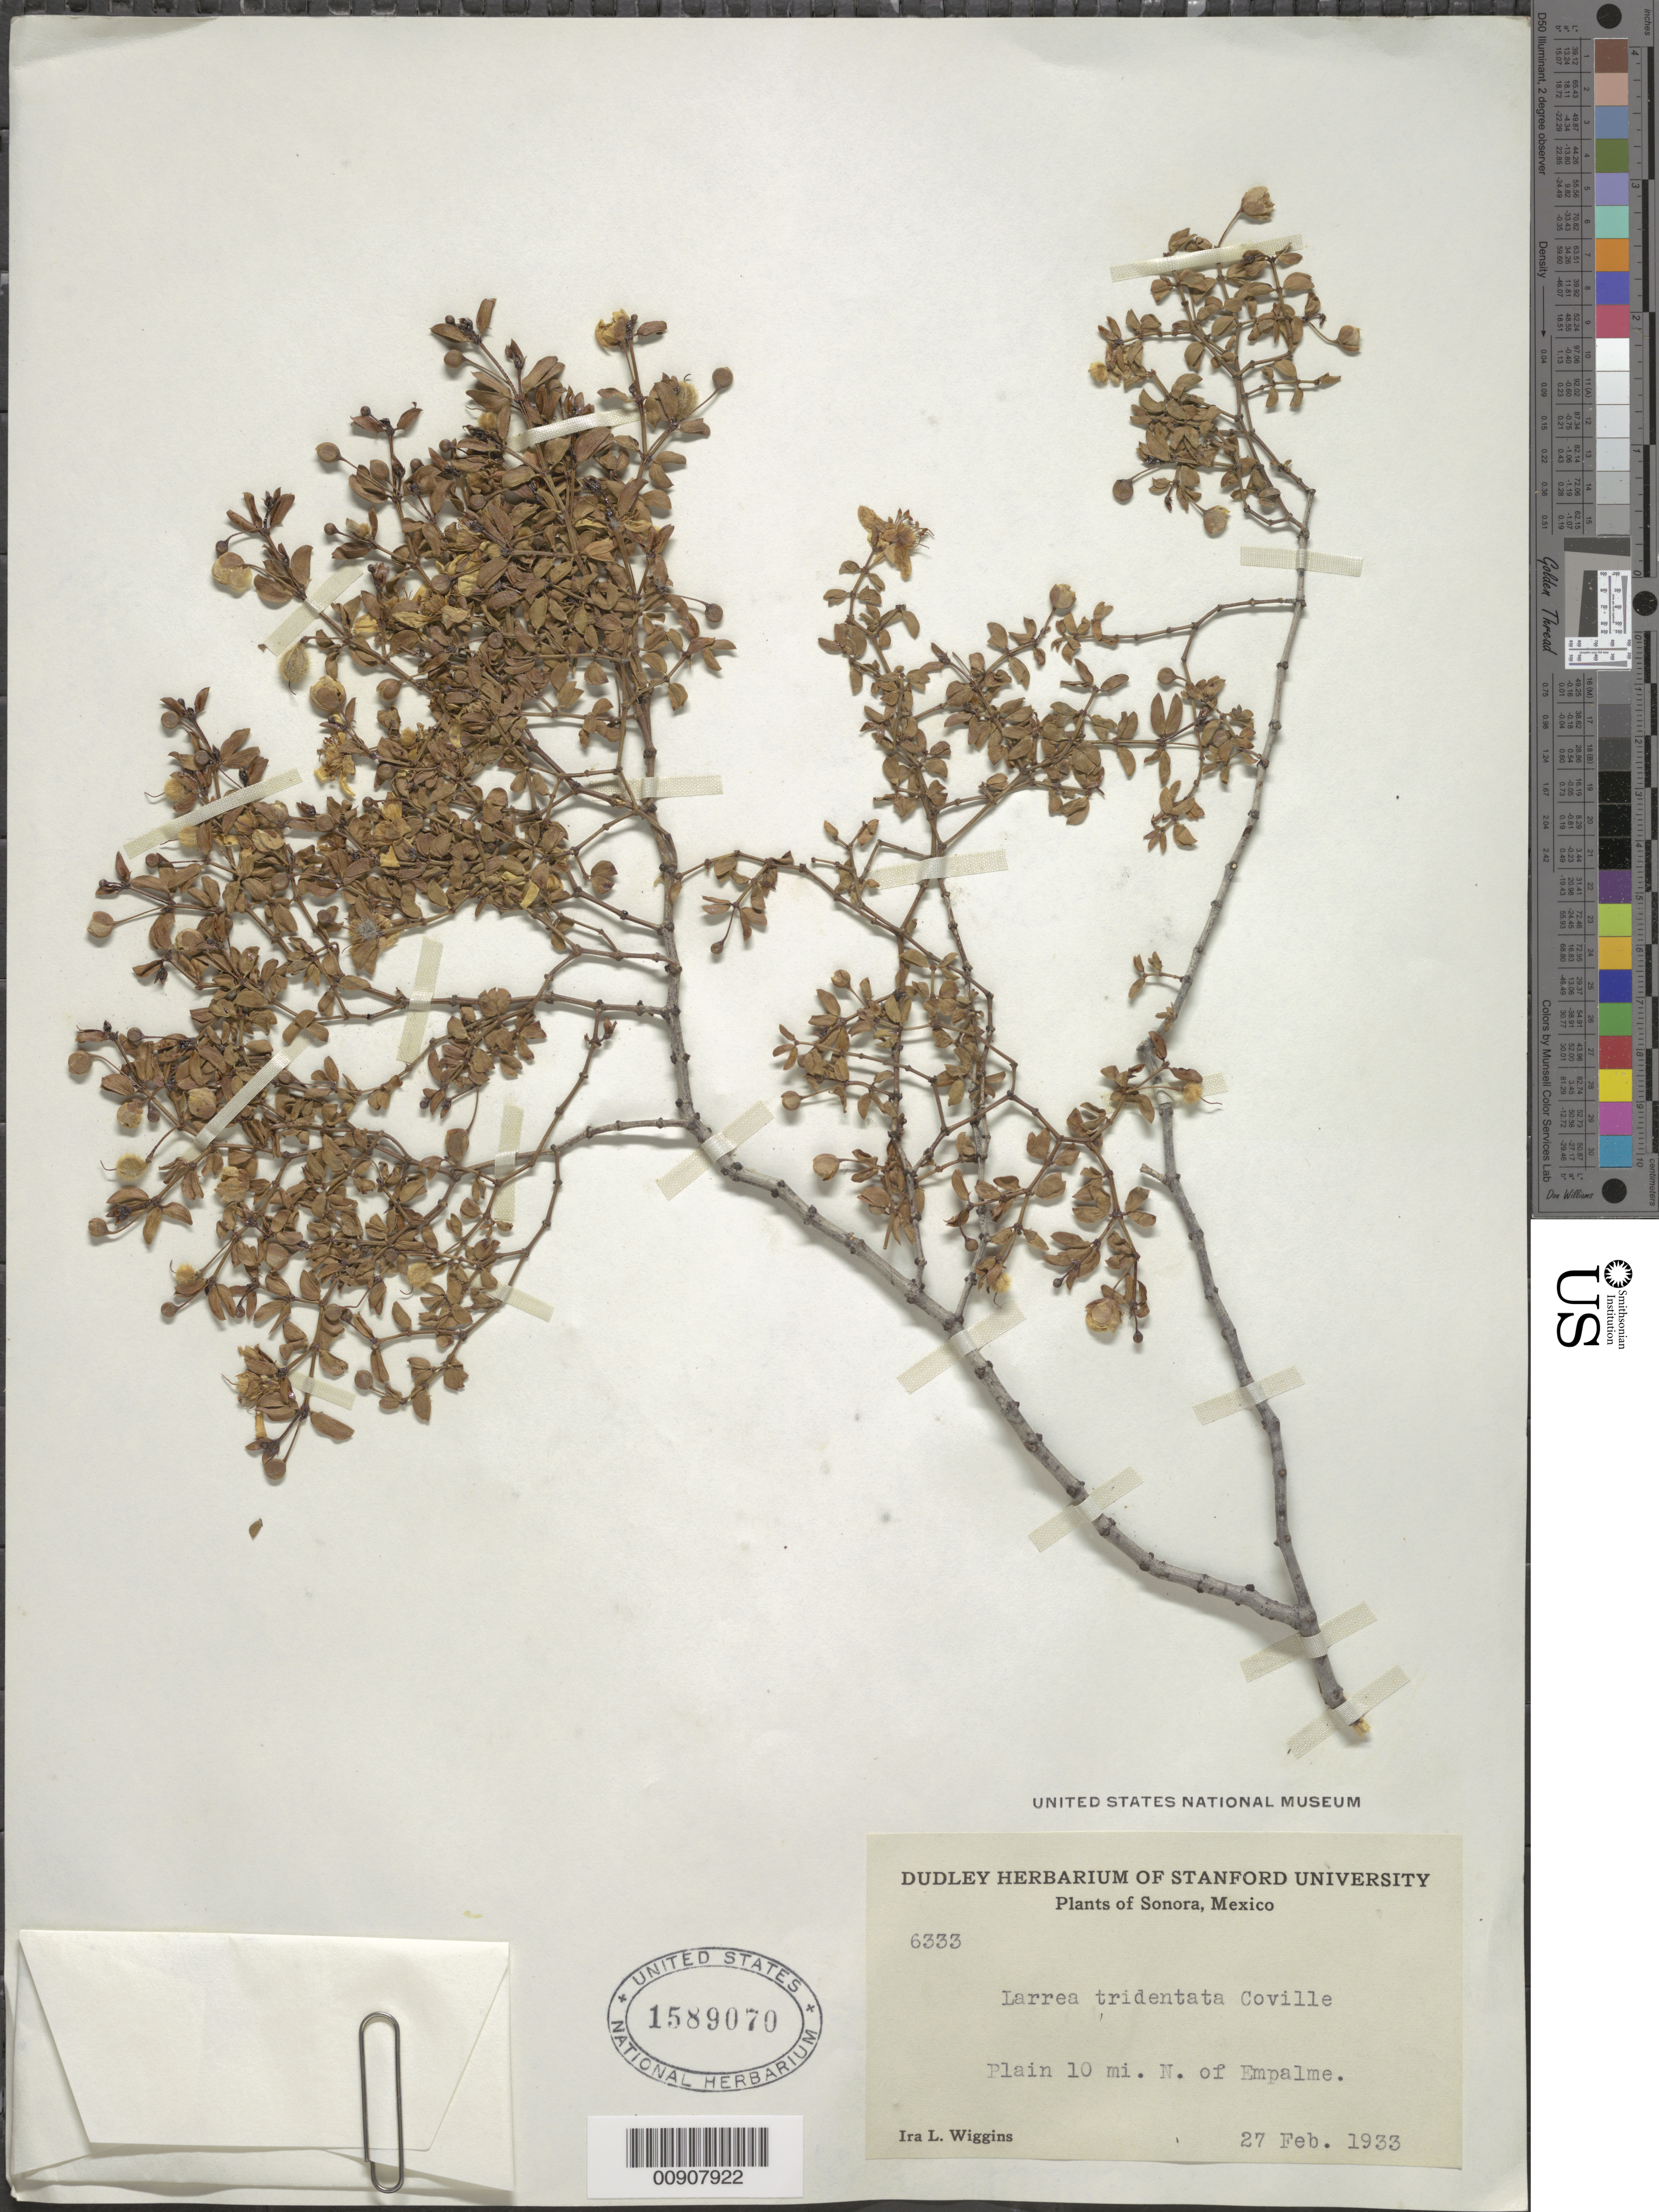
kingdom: Plantae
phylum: Tracheophyta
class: Magnoliopsida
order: Zygophyllales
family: Zygophyllaceae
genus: Larrea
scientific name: Larrea tridentata var. tridentata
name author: (Sessé & Moc. ex DC.) Coville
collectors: I. L. Wiggins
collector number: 6333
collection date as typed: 27 Feb 1933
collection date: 1933-02-27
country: Mexico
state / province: Sonora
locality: Sonora: 10 mi. N of Empalme.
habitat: Plain.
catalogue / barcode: US 1589070